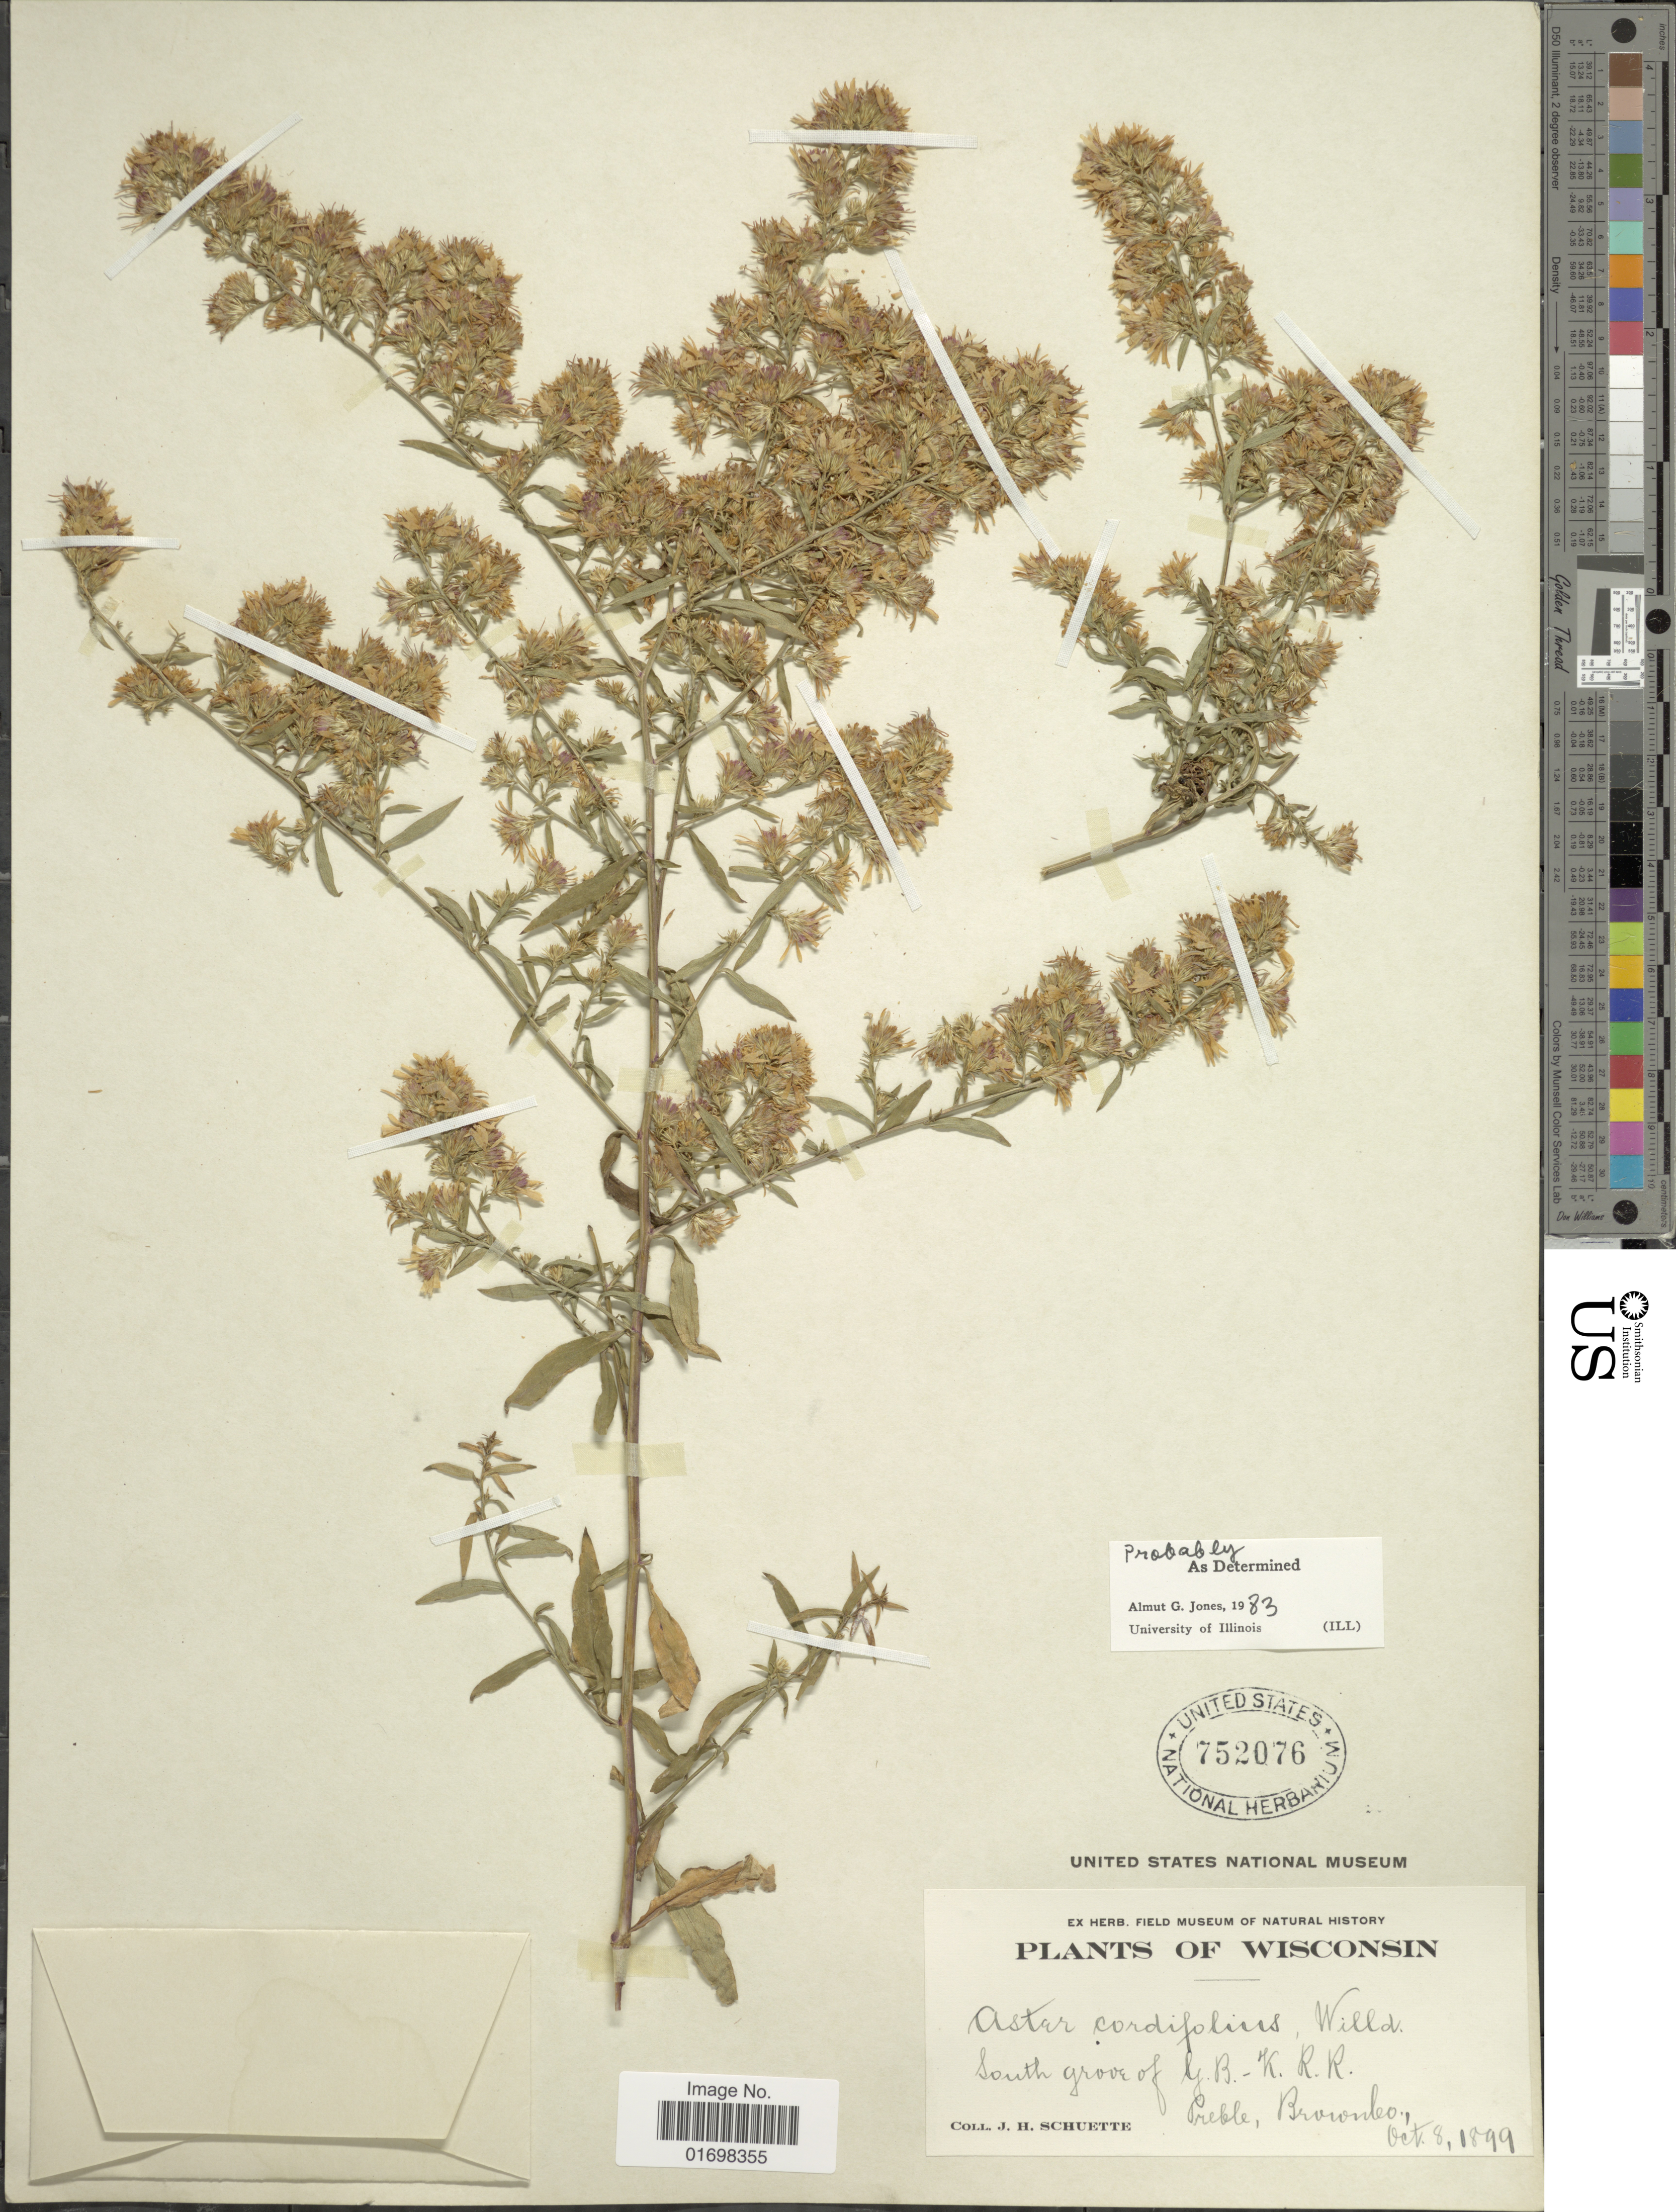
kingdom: Plantae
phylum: Tracheophyta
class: Magnoliopsida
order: Asterales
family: Asteraceae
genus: Symphyotrichum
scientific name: Symphyotrichum cordifolium var. cordifolium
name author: (L.) G.L. Nesom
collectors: J. H. Schuette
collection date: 1899-10-08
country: United States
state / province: Wisconsin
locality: Wisconsin. South groor of G. B. - K. R. R. Preble, Brown Co.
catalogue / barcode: US 752076